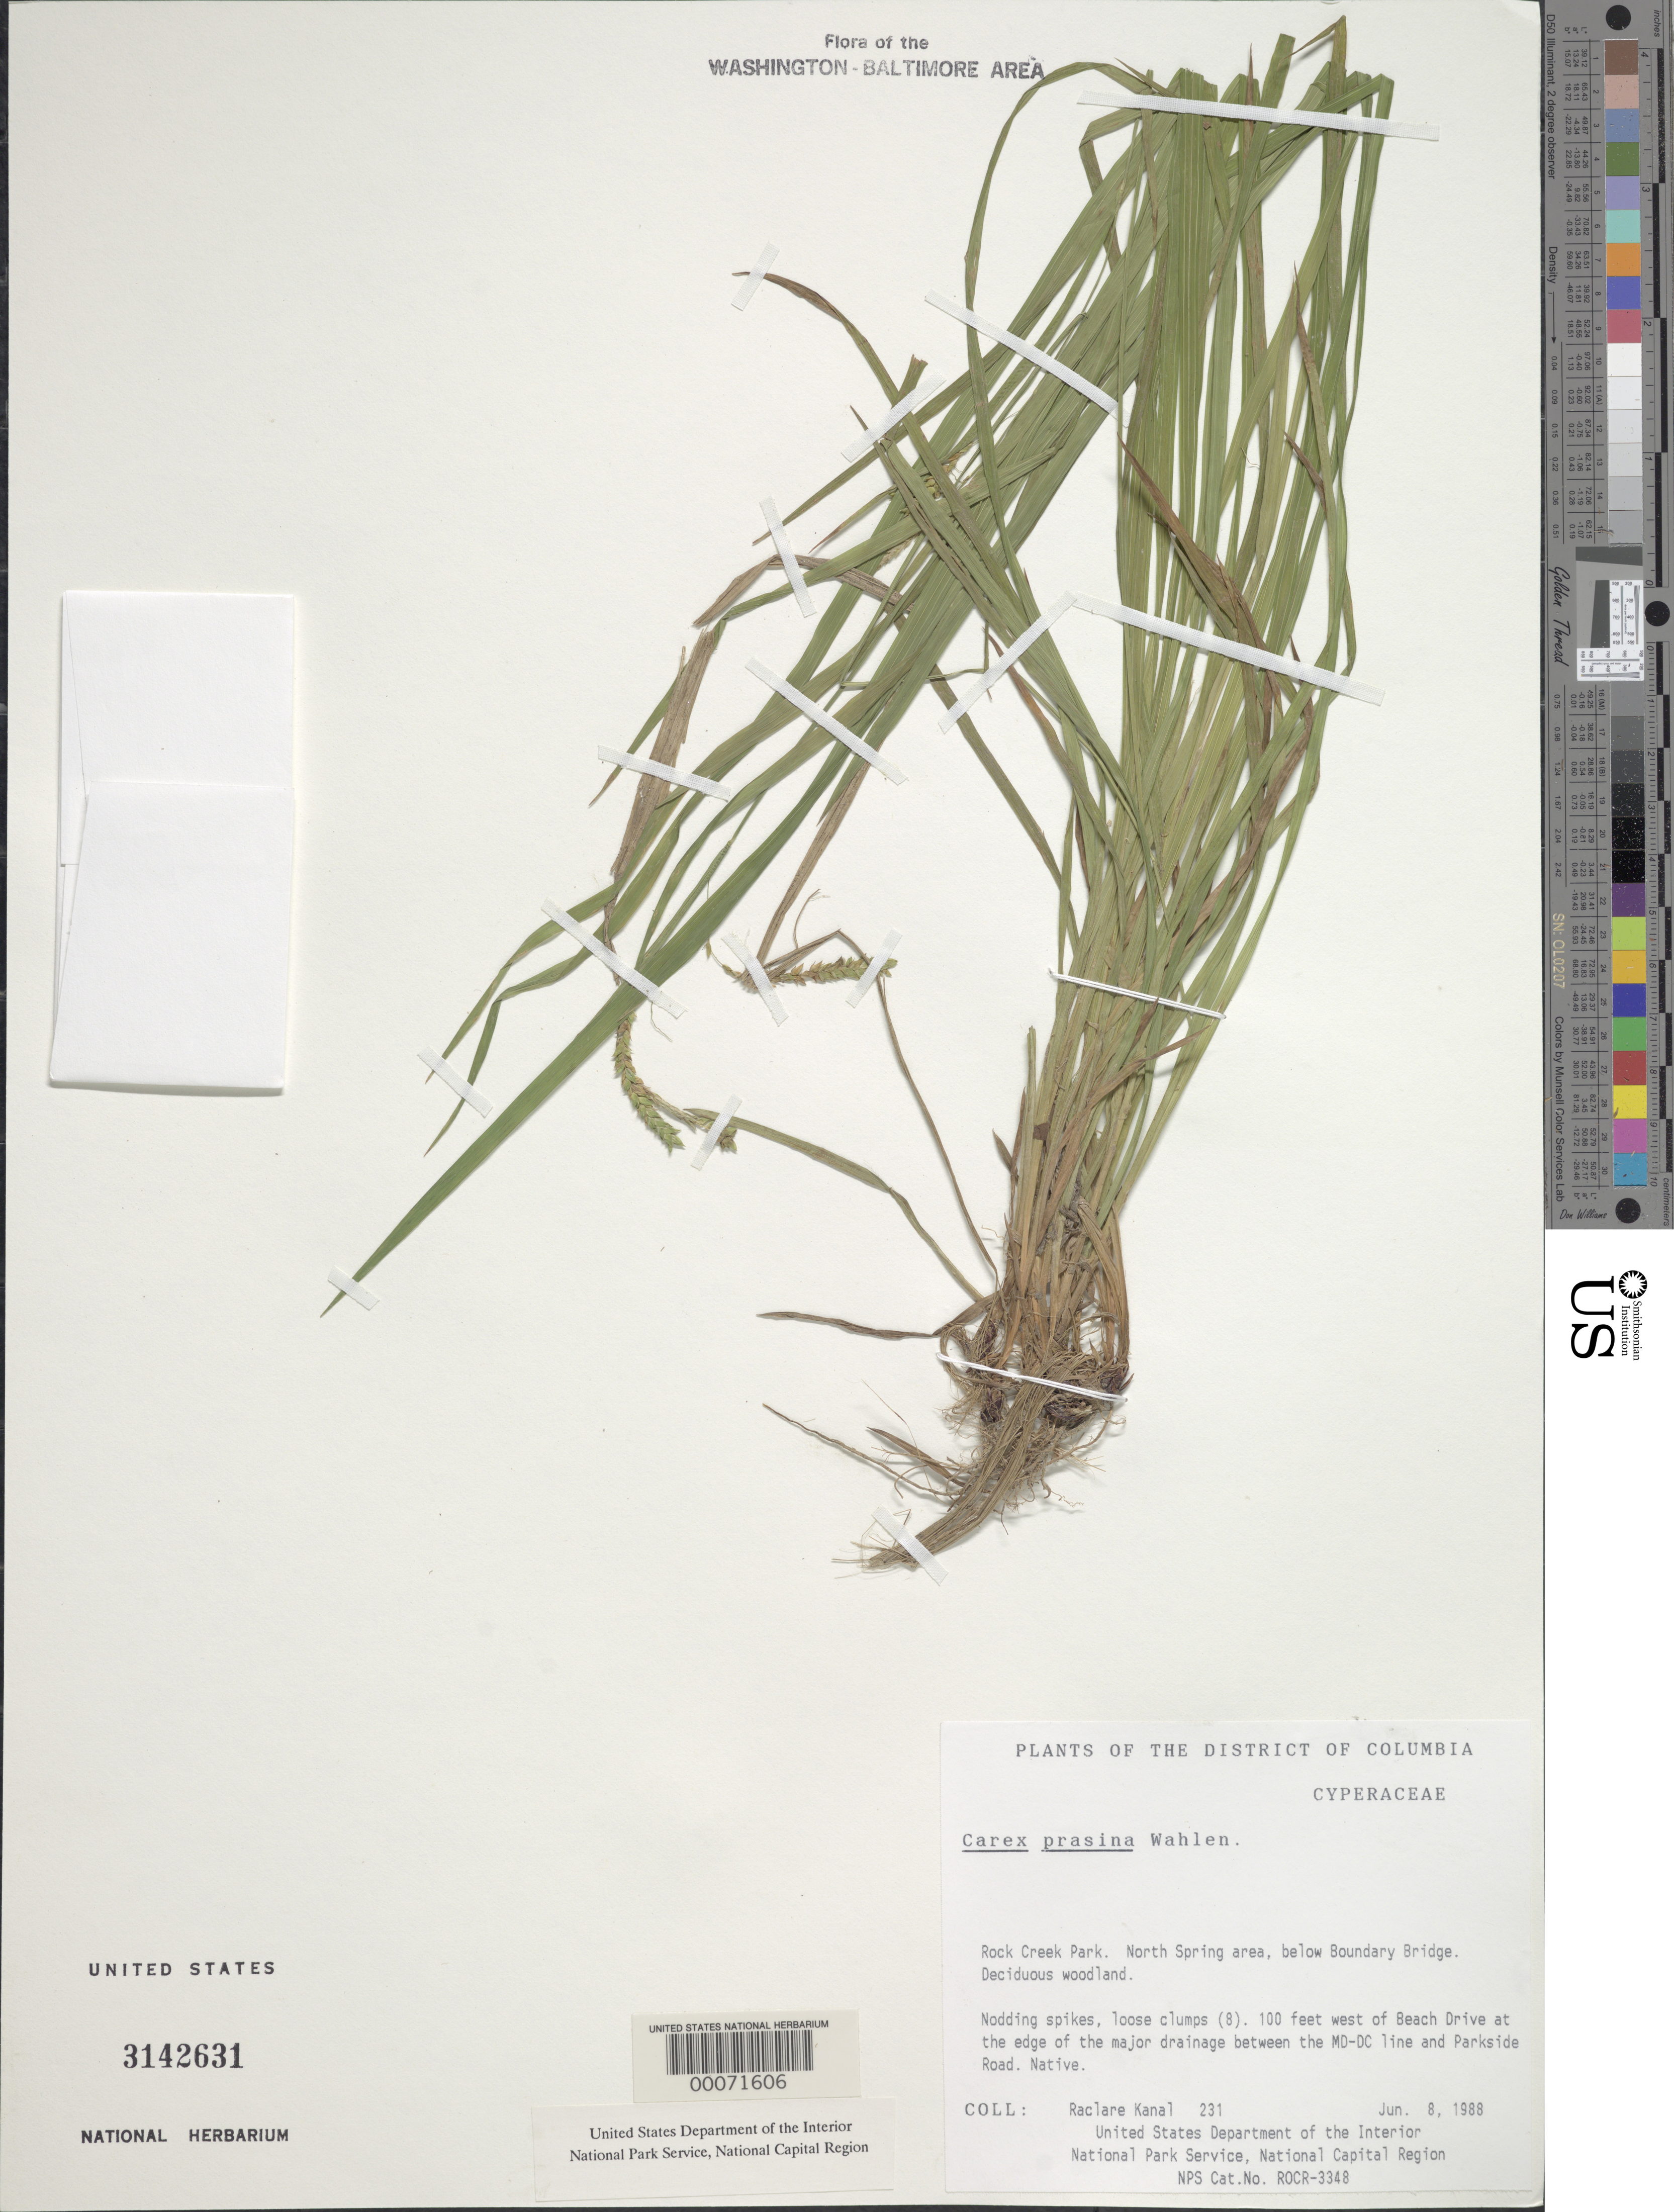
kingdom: Plantae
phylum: Tracheophyta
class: Liliopsida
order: Poales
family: Cyperaceae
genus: Carex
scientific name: Carex prasina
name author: Wahlenb.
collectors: R. Kanal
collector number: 231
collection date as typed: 08 Jun 1988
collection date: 1988-06-08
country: United States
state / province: District of Columbia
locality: Rock Creek Park, N Spring area Rock Creek Park & vicinity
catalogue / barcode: US 3142631